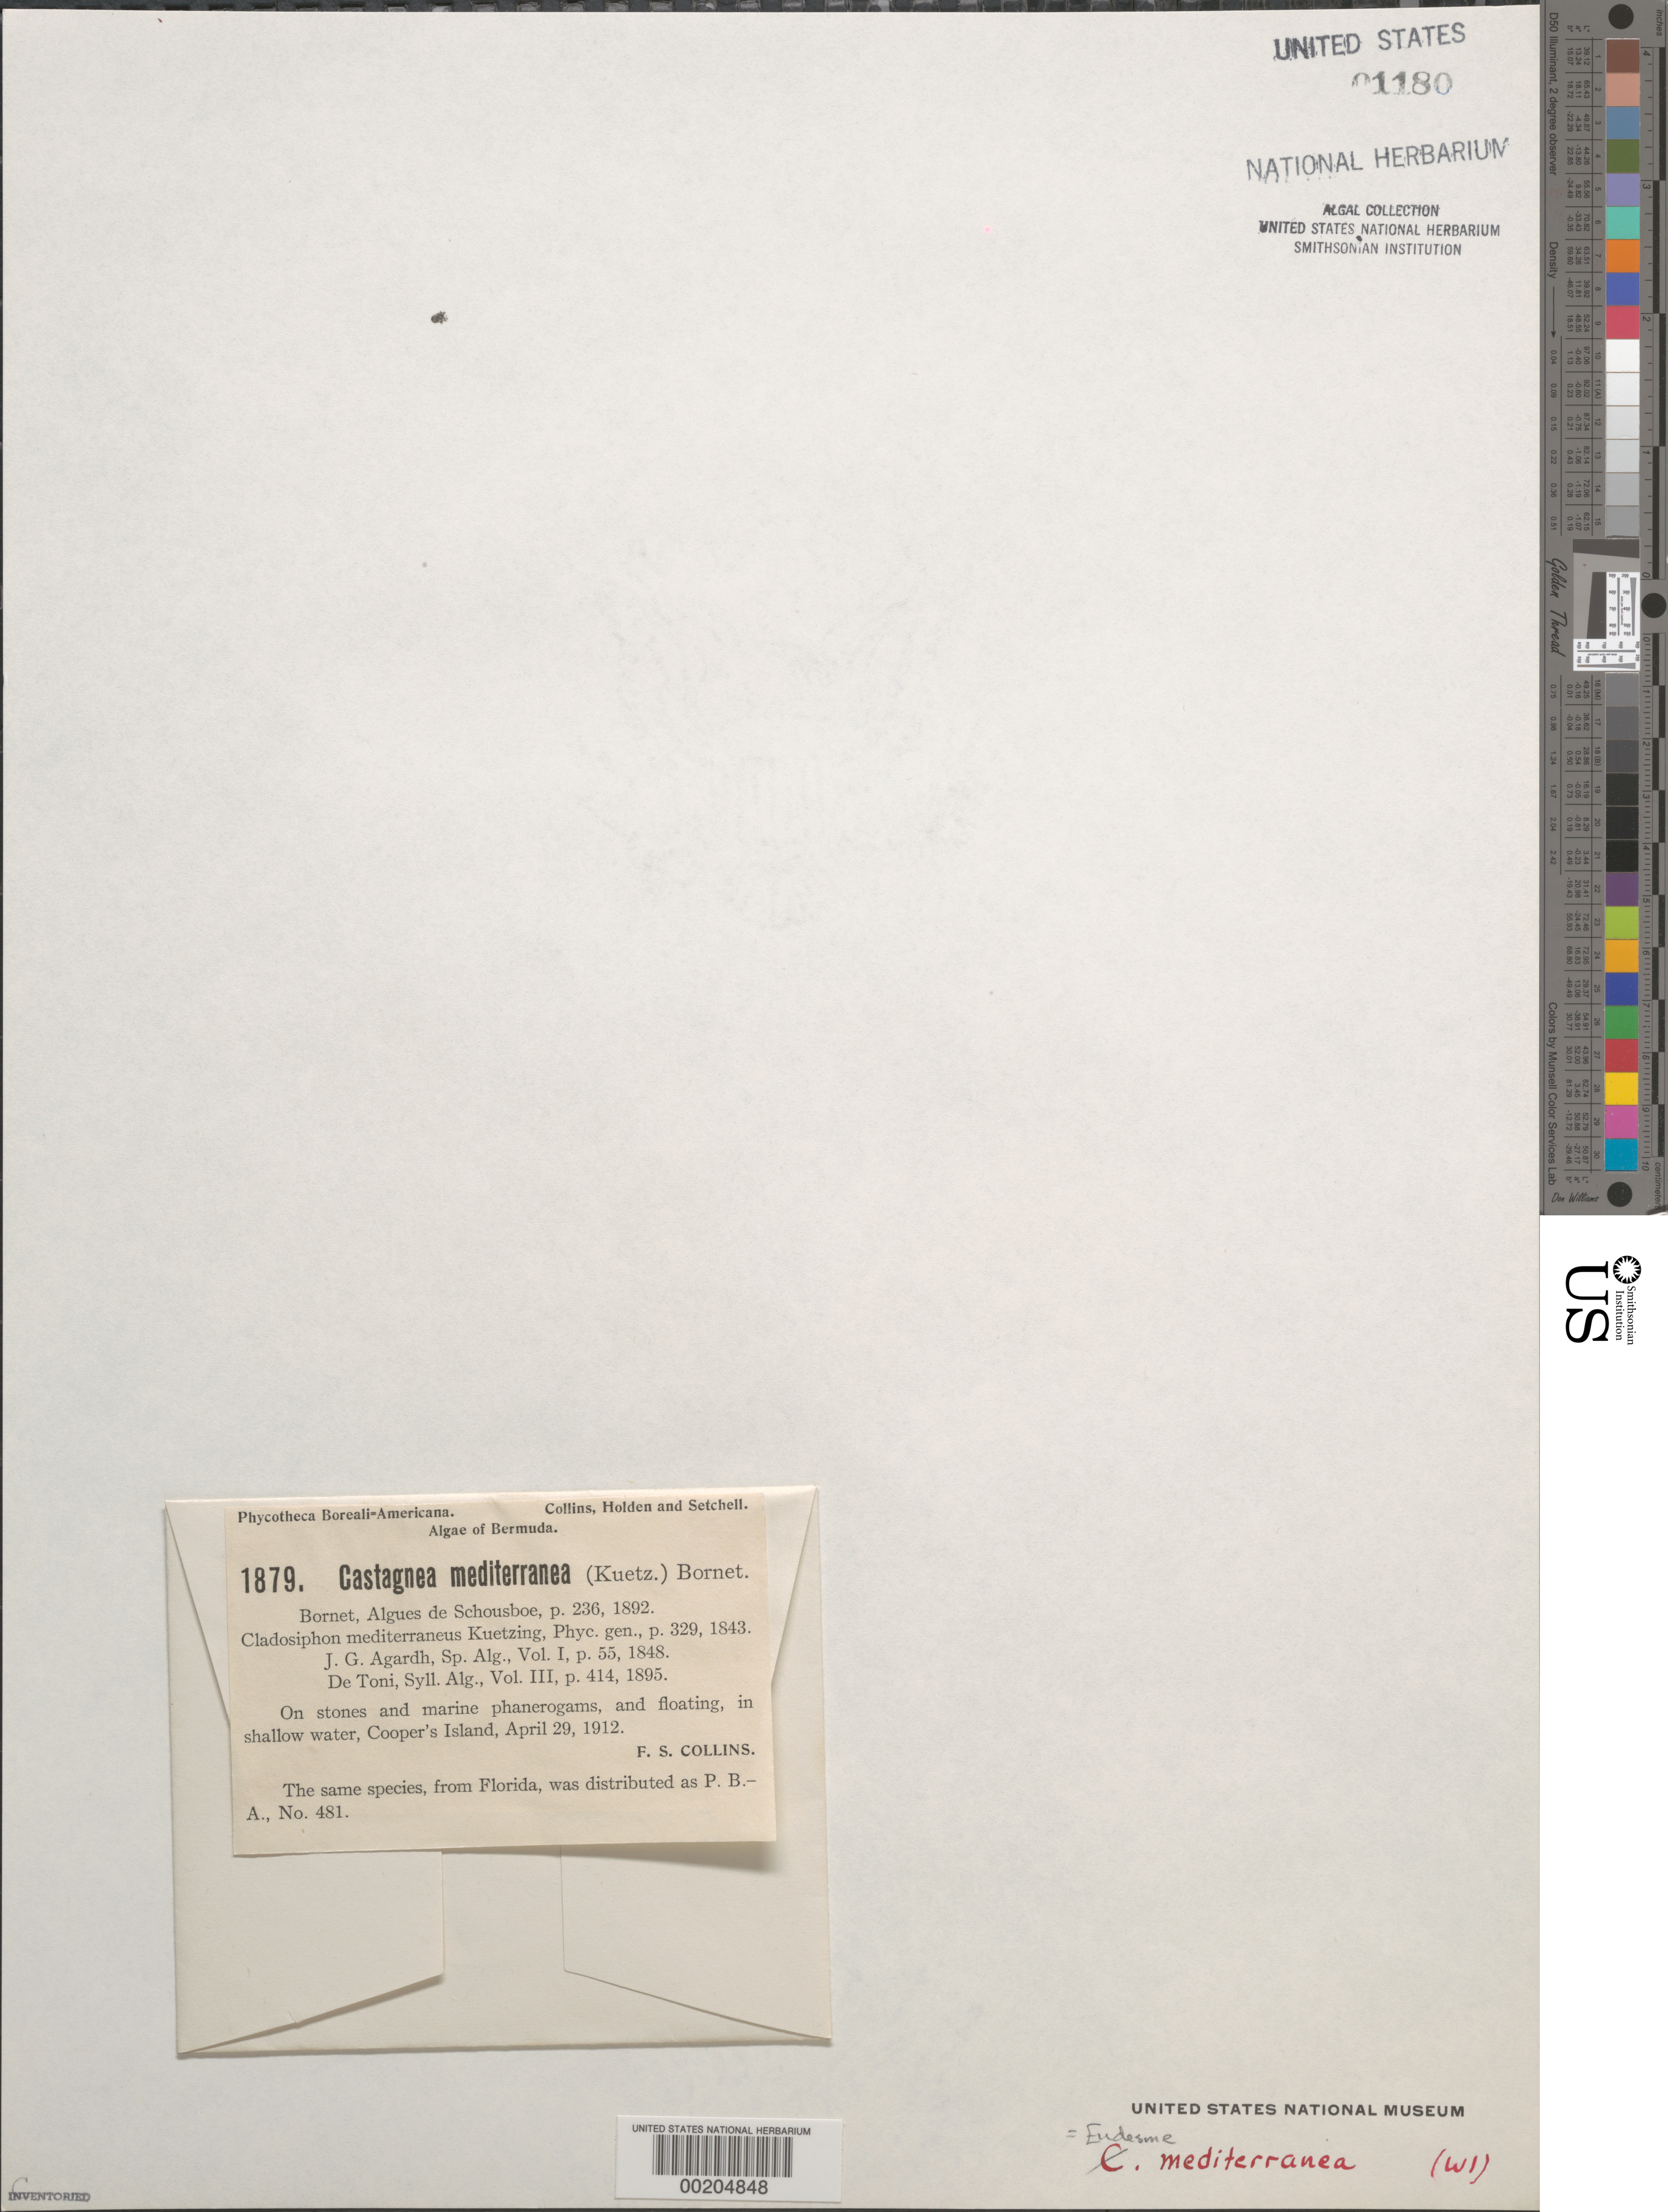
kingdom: Chromista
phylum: Ochrophyta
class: Phaeophyceae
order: Ectocarpales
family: Chordariaceae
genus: Eudesme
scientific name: Eudesme mediterranea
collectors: F. Collins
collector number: PB-A 1879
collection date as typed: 29 Apr 1912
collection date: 1912-04-29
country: Bermuda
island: Cooper's Island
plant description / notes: Collins, Holden & Setchell, Phycotheca Boreali-Americana, as Castagnea mediterranea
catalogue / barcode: US 1180